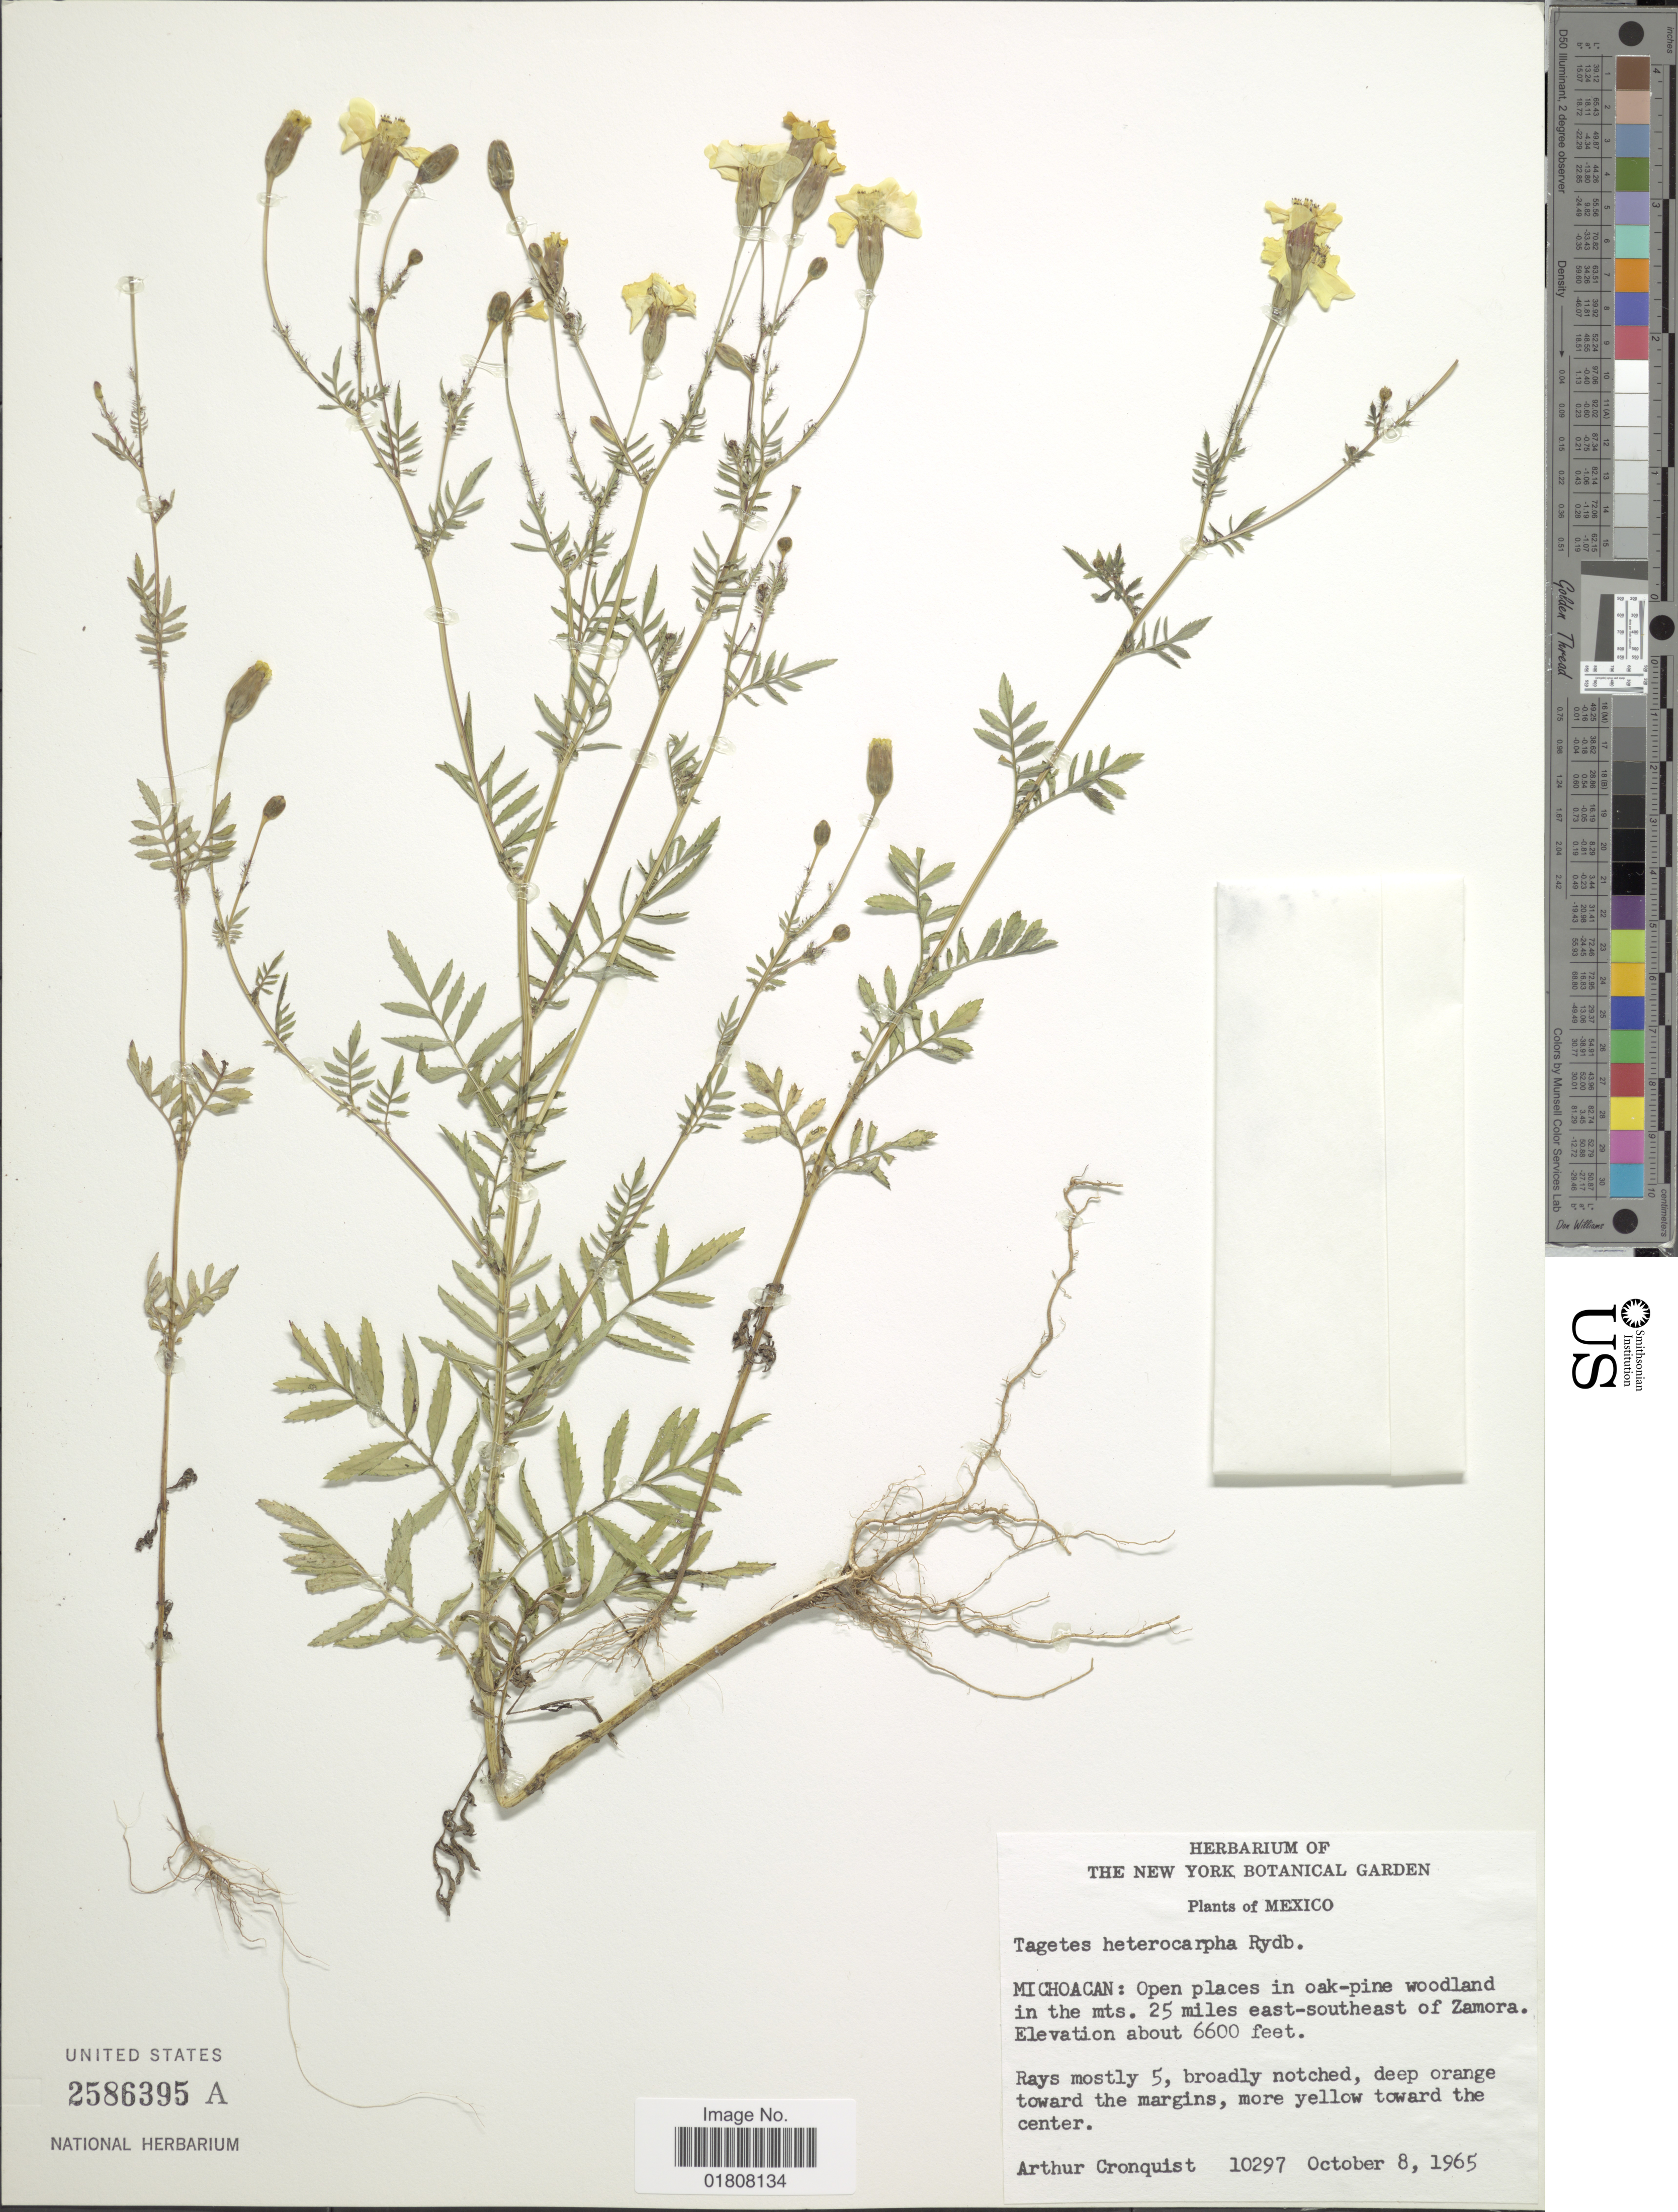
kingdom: Plantae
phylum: Tracheophyta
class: Magnoliopsida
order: Asterales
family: Asteraceae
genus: Tagetes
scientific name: Tagetes heterocarpha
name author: Rydb.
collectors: A. J. Cronquist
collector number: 10297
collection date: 1965-10-08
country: Mexico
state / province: Michoacán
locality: Mts 25 miles east-southeast of Zamora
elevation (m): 2012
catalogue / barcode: US 2586395A